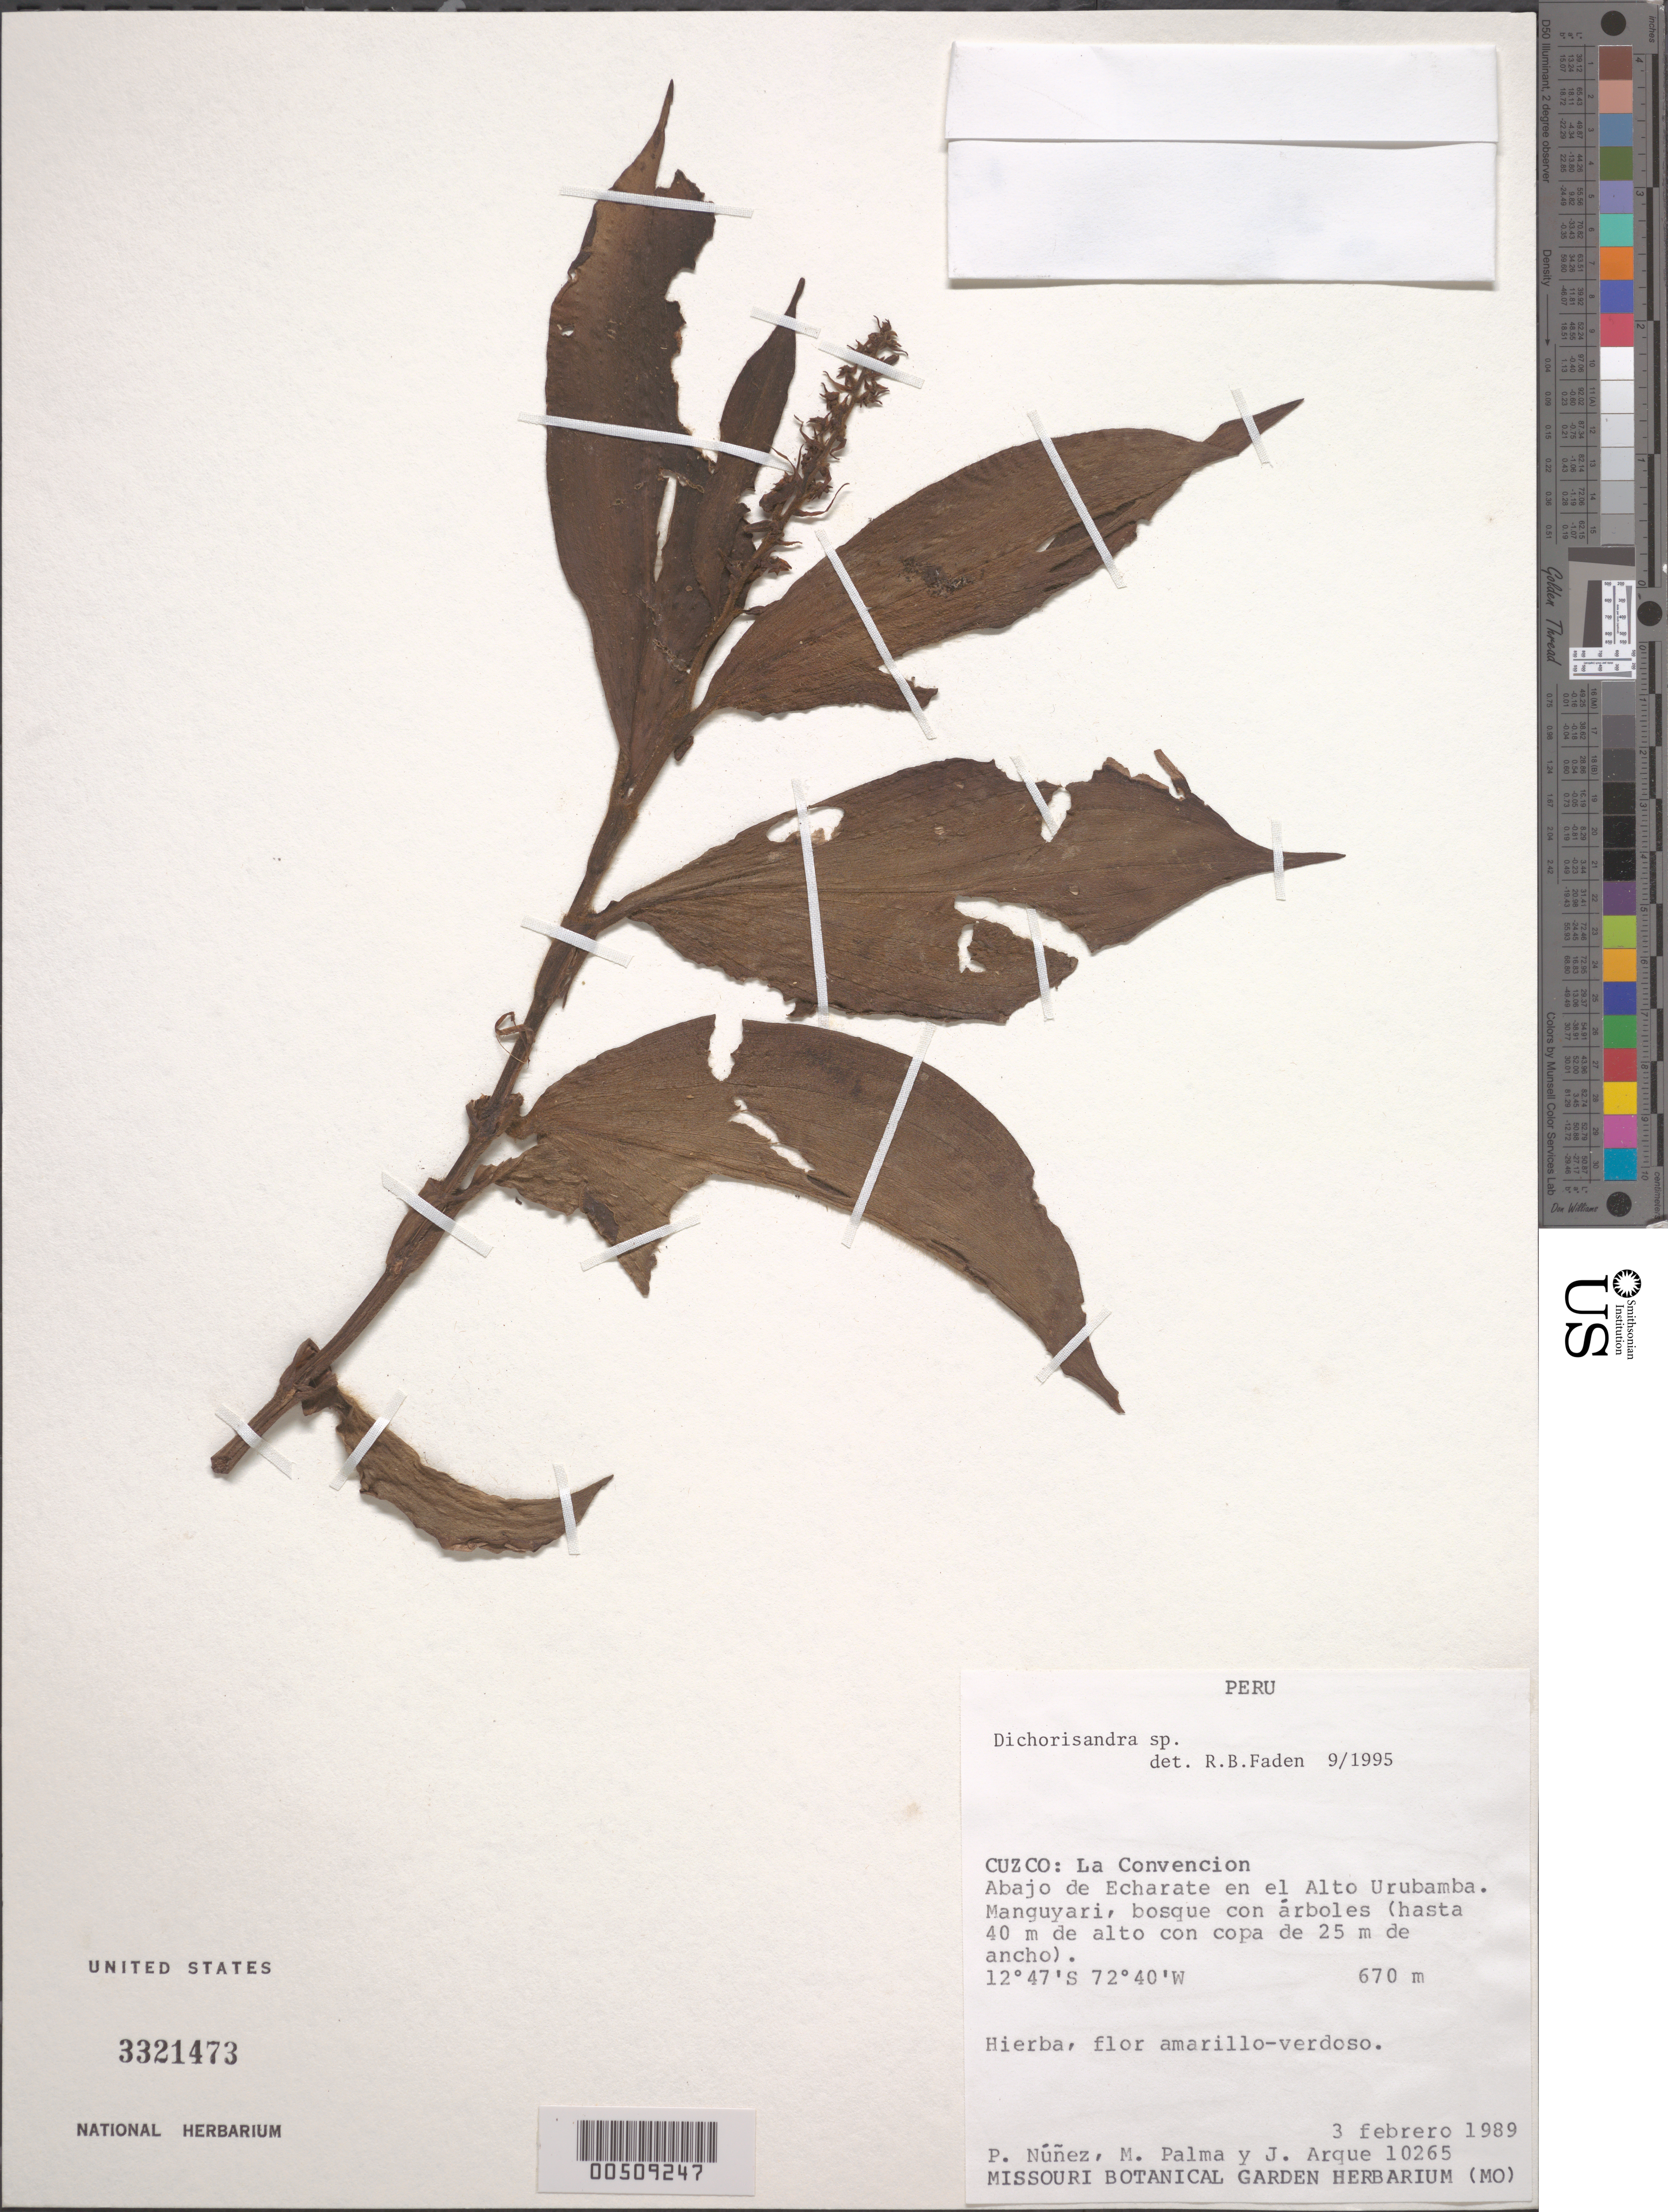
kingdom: Plantae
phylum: Tracheophyta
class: Liliopsida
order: Commelinales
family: Commelinaceae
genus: Dichorisandra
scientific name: Dichorisandra sp.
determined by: Faden, Robert B., (US), Smithsonian Institution - National Museum of Natural History (UNITED STATES)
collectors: P. Nuñez V., M. Palma & J. Arque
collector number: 10265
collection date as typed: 03 Feb 1989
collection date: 1989-02-03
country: Peru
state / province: Cusco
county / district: La Convención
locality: La Convención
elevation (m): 670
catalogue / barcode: US 3321473